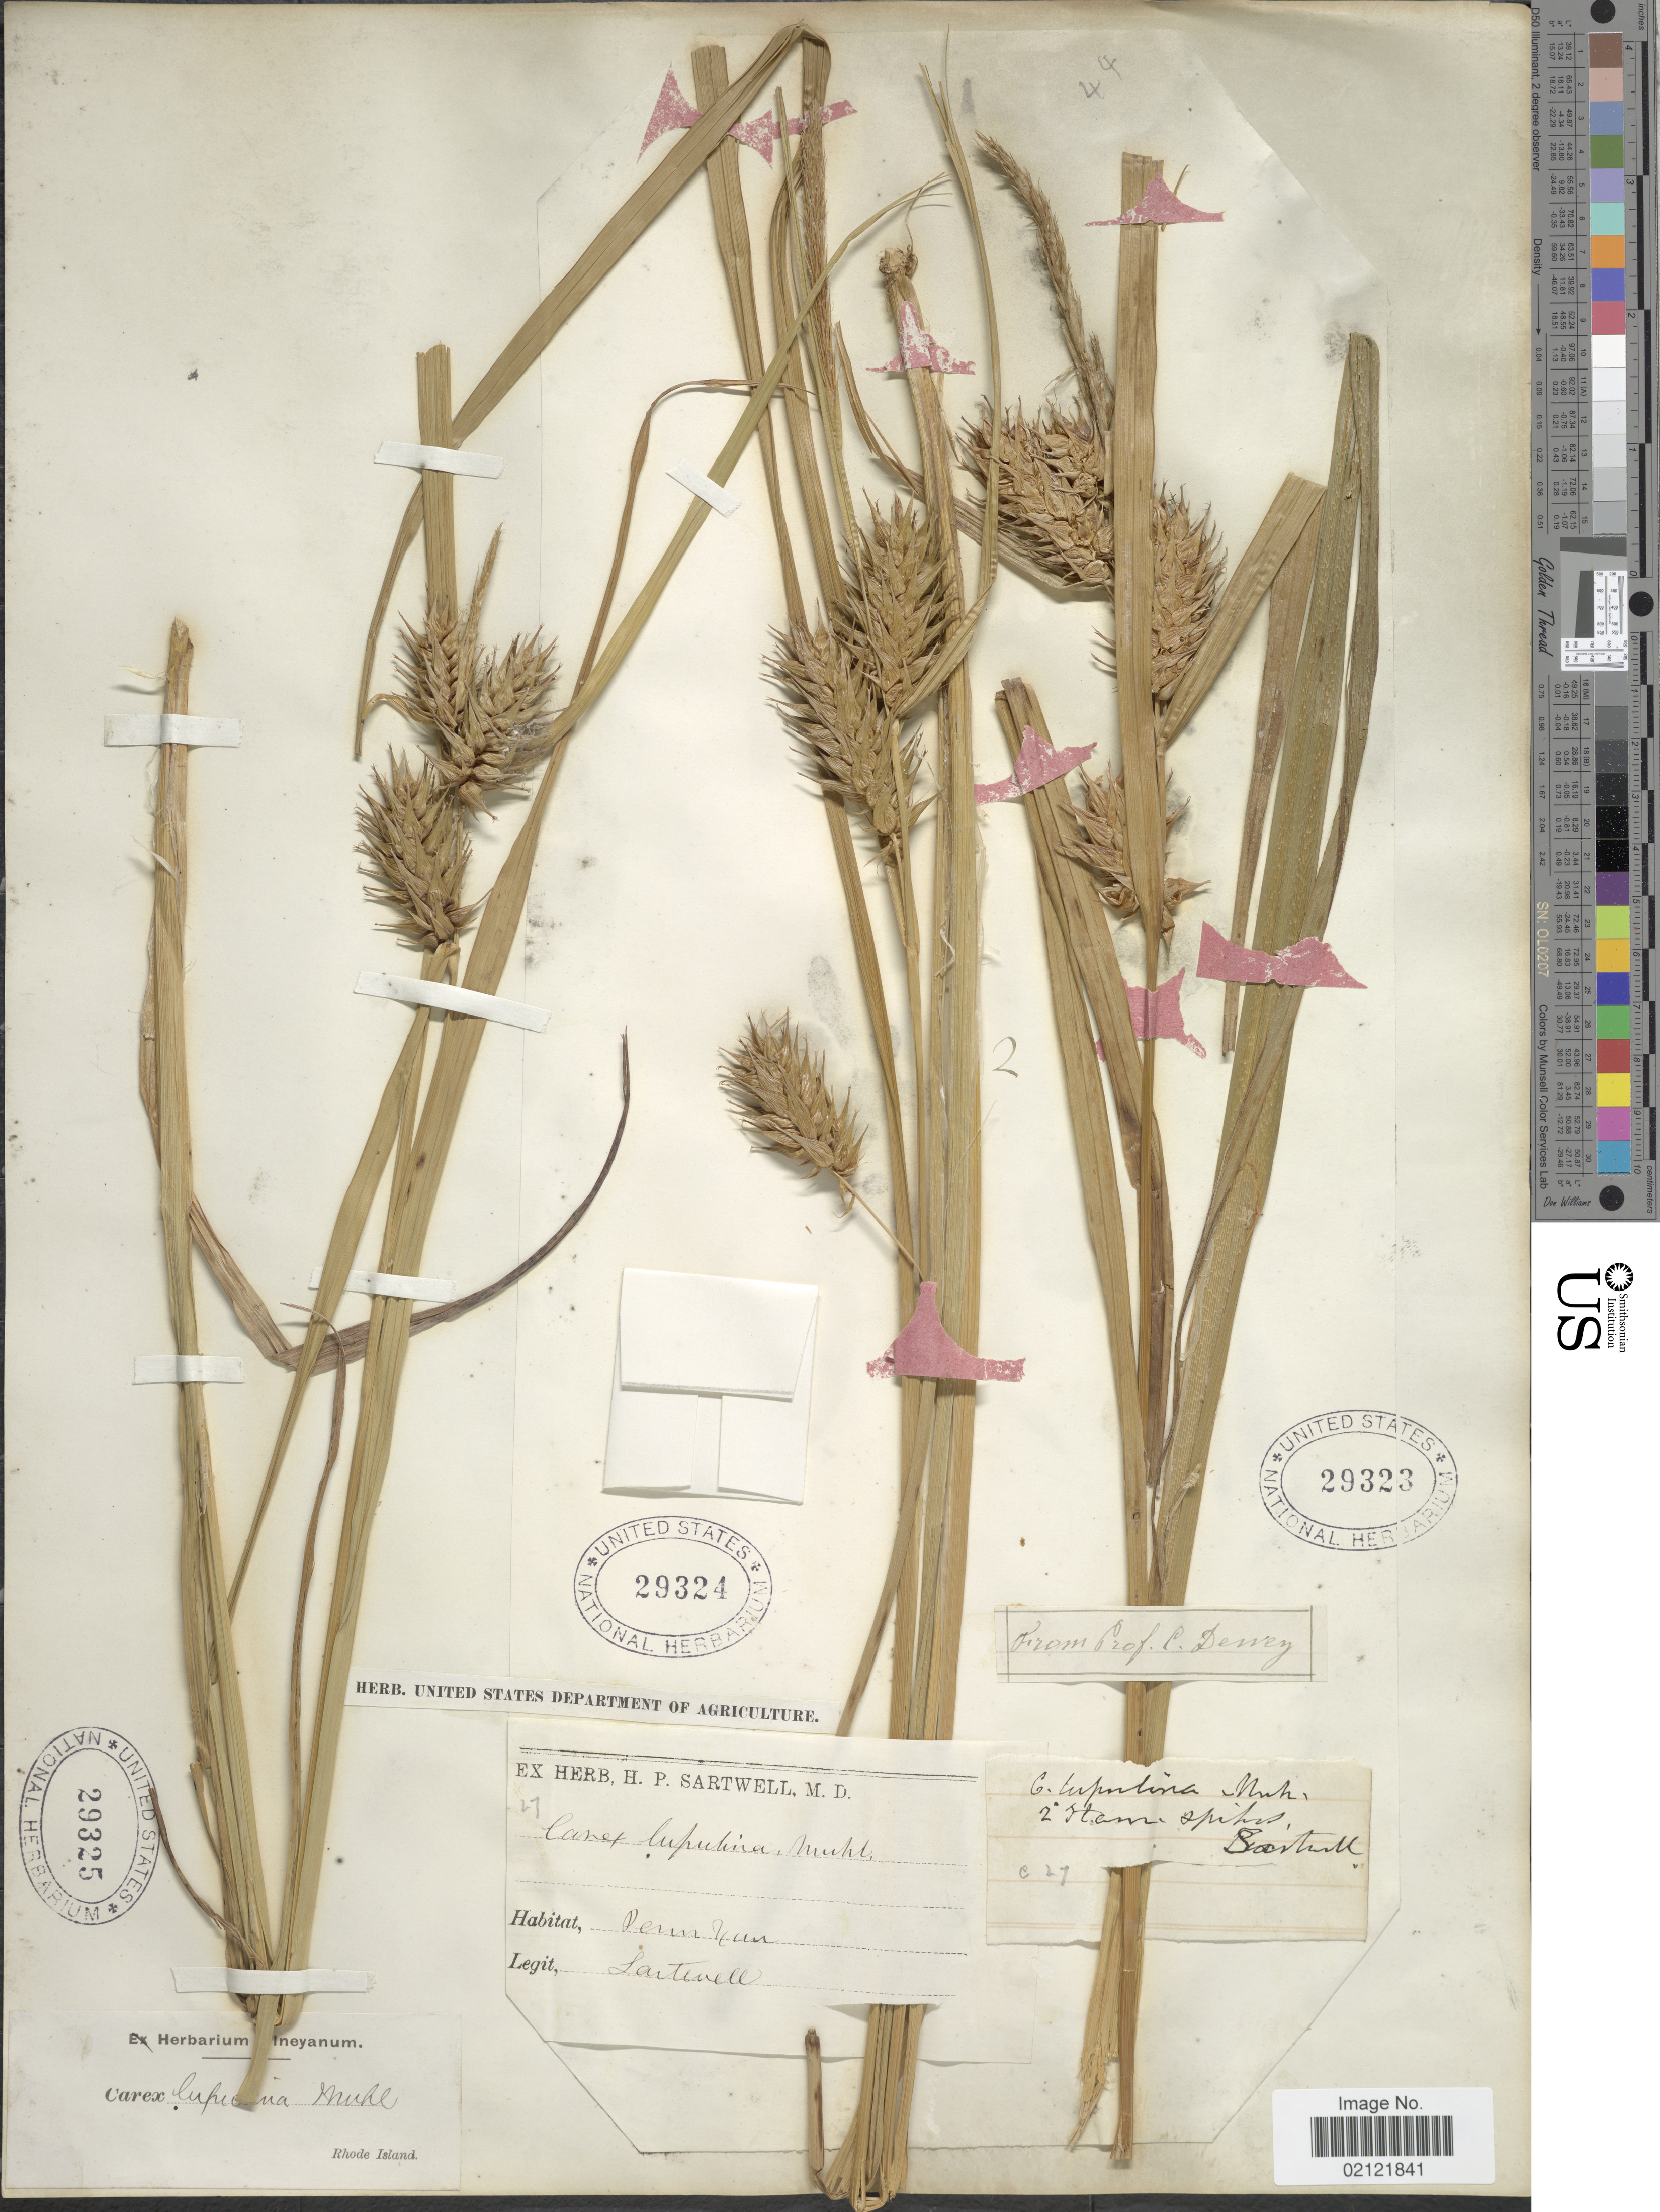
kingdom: Plantae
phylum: Tracheophyta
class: Liliopsida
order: Poales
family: Cyperaceae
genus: Carex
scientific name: Carex lupulina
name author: Muhl. ex Willd.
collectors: Sartwell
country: United States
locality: From Prof. C. Dewey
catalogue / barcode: US 29323